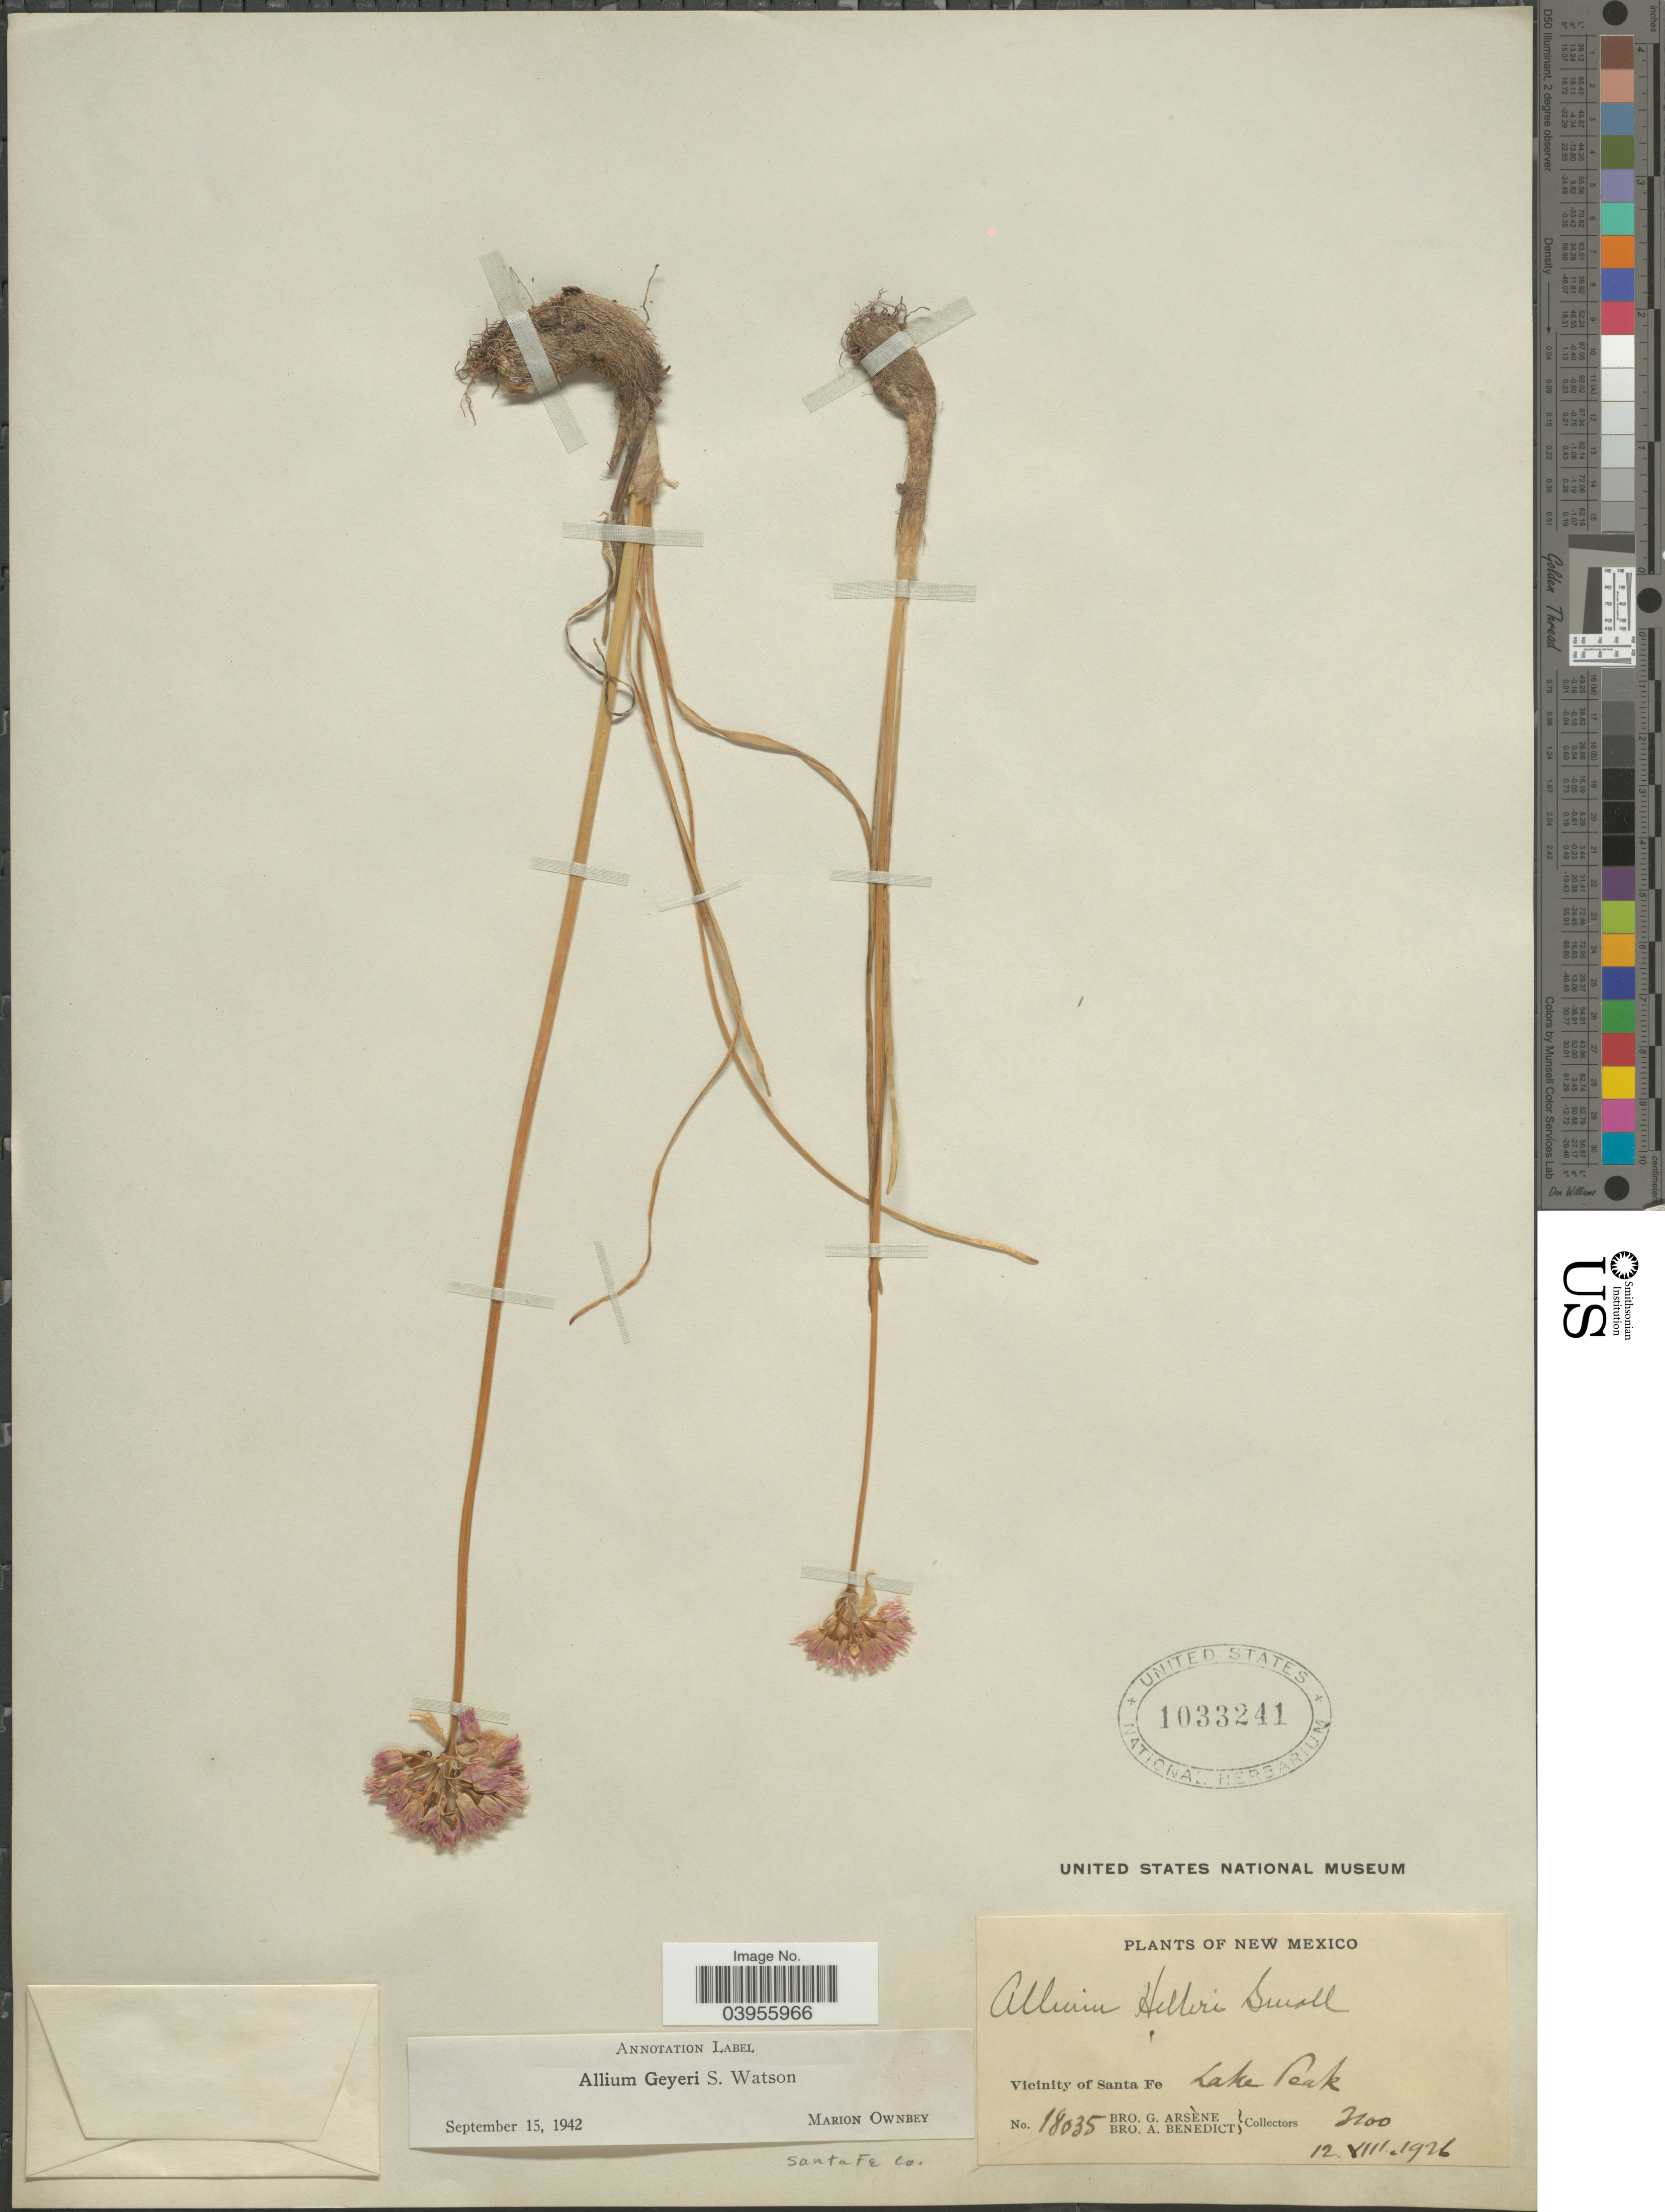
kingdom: Plantae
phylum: Tracheophyta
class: Liliopsida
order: Asparagales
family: Amaryllidaceae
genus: Allium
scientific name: Allium geyeri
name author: S. Watson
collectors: Bro. G. Arsène & Bro. A. Benedict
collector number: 18035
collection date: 1926-08-12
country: United States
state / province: New Mexico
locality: Vicinity of Santa Fe. lae Peak. Santa Fe Co.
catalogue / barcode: US 1033241